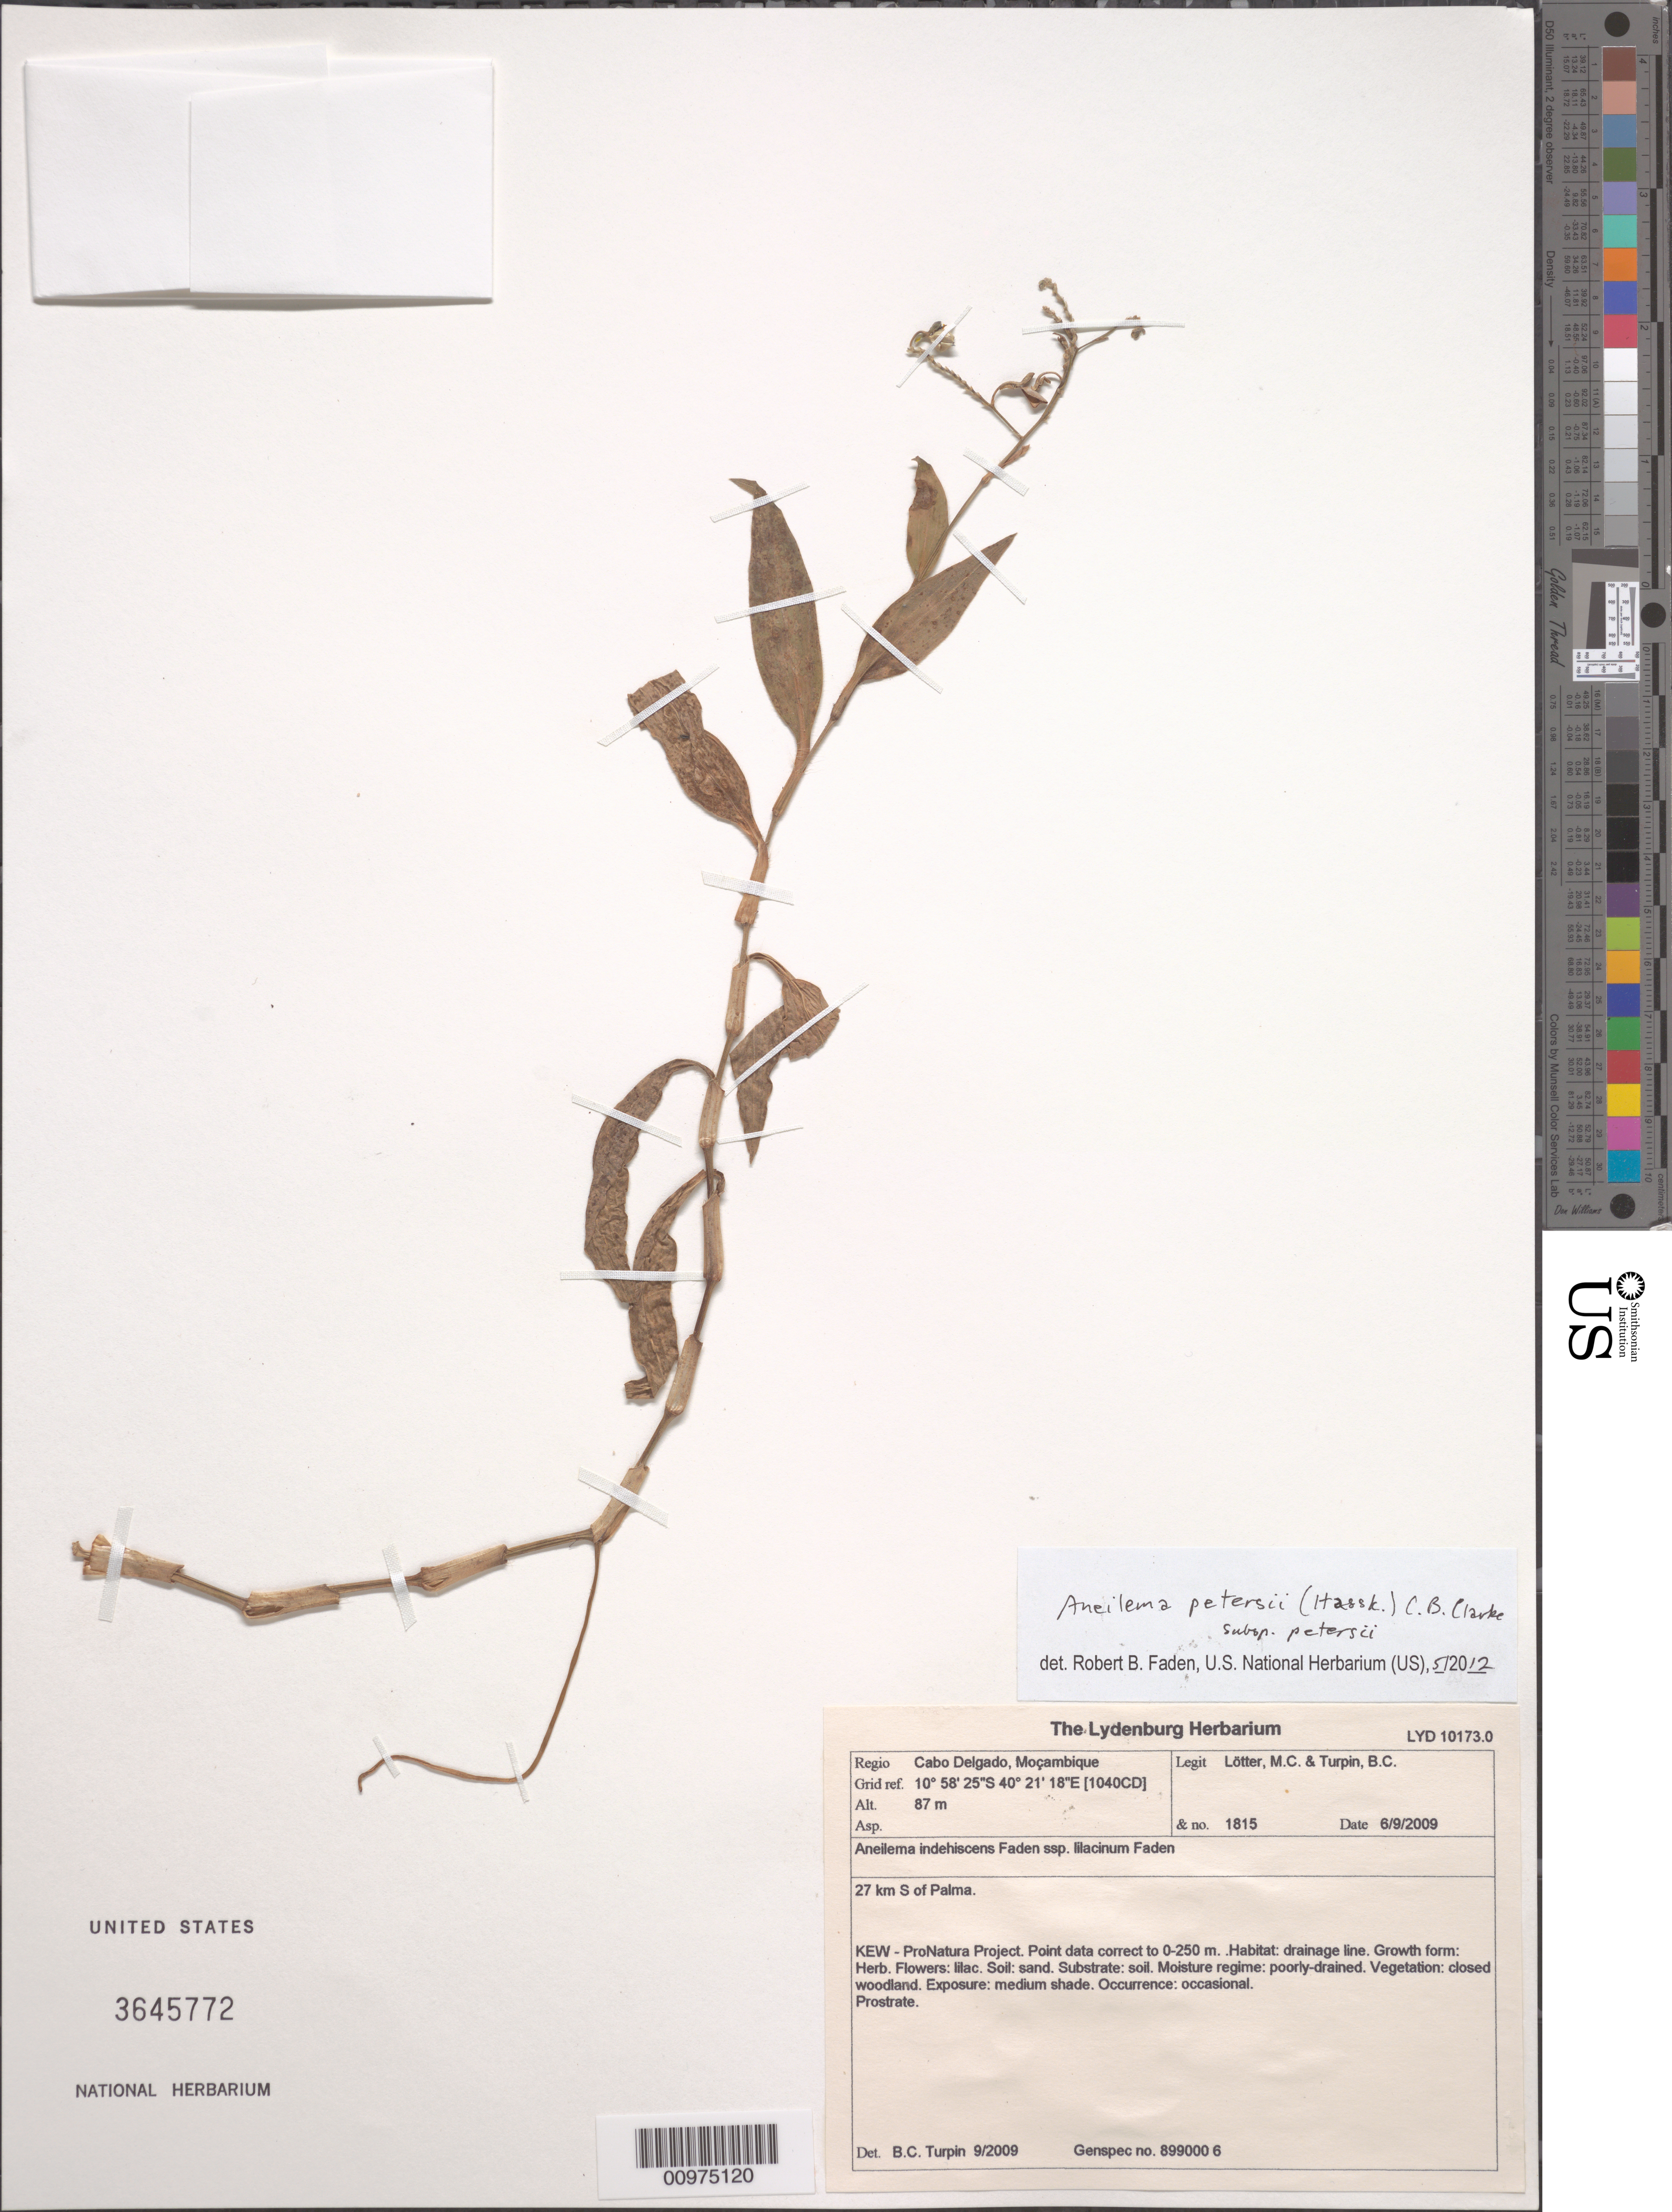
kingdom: Plantae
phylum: Tracheophyta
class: Liliopsida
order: Commelinales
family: Commelinaceae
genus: Aneilema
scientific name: Aneilema petersii subsp. petersii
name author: (Hassk.) C.B. Clarke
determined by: Faden, Robert B., (US), Smithsonian Institution - National Museum of Natural History (UNITED STATES)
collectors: M. Lötter & B. C. Turpin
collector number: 1815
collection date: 2009-09-06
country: Mozambique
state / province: Cabo Delgado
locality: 27 km S of Palma.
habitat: Habitat: drainage line. Soil: sand. Substrate: soil. Moisture regime: poorly-drained. Vegetation: closed woodland. Exposure: medium shade. Occurrence: occasional.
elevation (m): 87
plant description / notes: GRID REFERENCE: 1040CD Genspec no. 899000 6 KEW - ProNatura Project. Point data correct to 0-250 m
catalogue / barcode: US 3645772